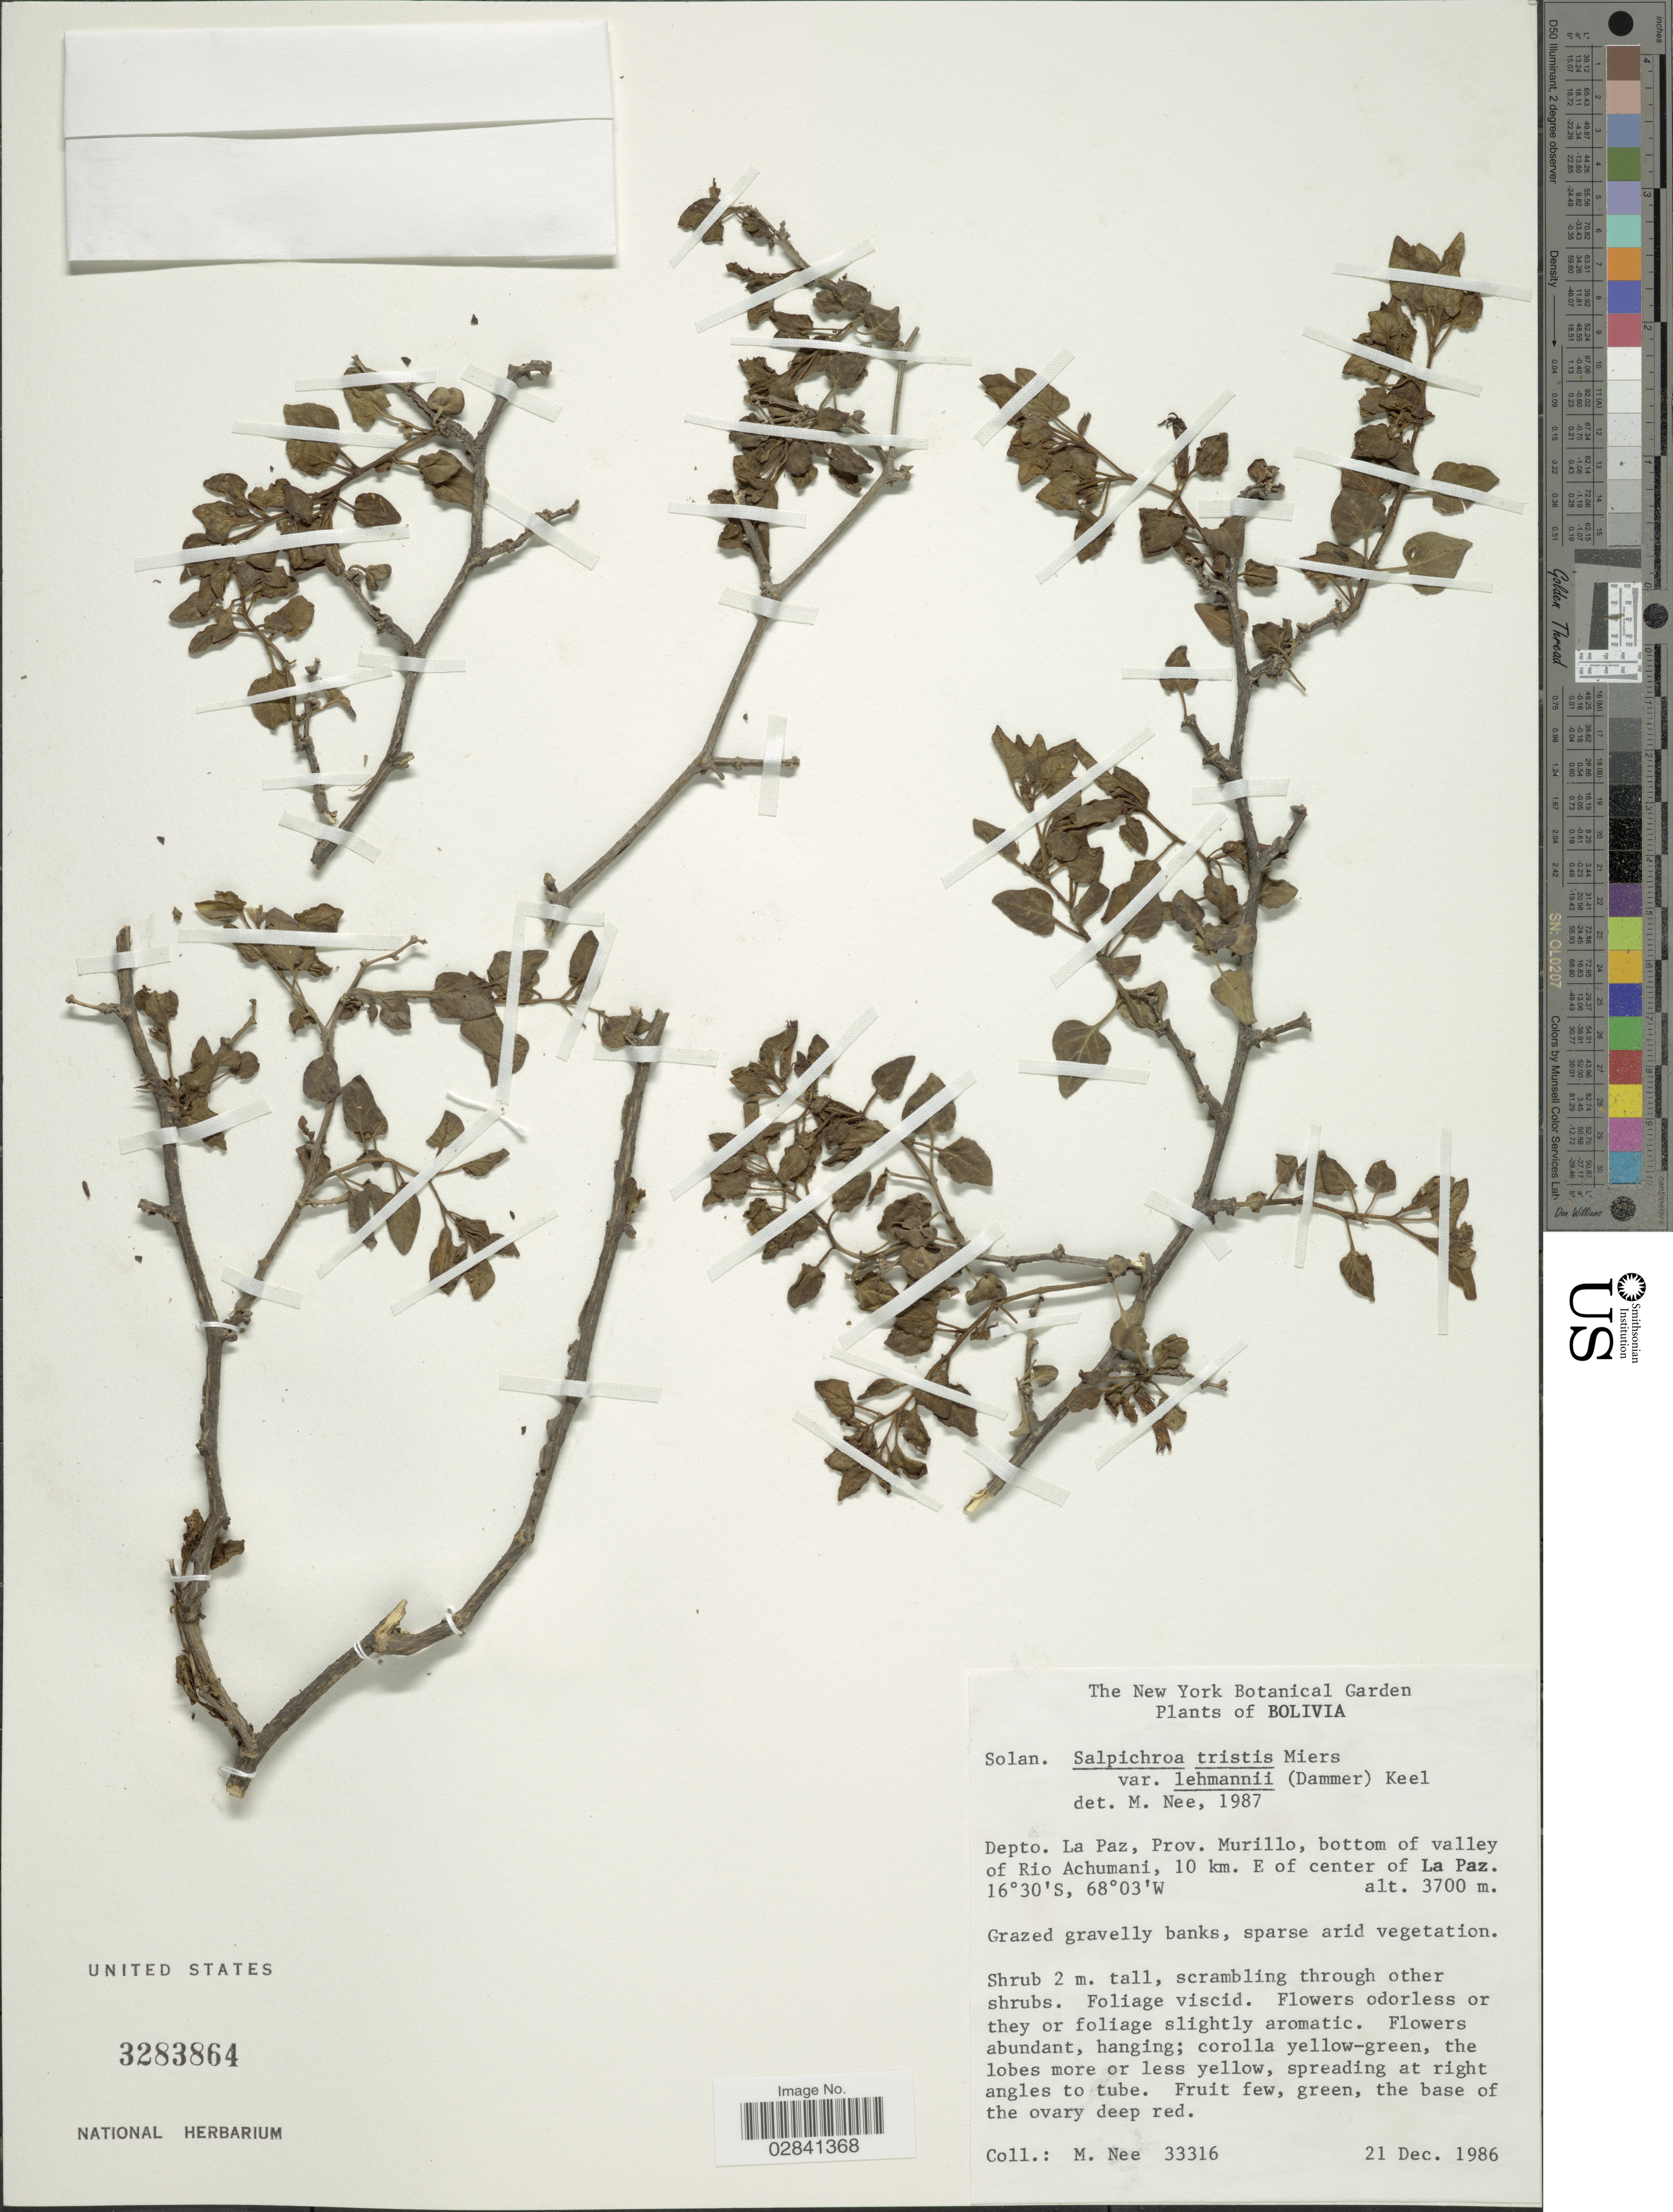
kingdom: Plantae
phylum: Tracheophyta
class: Magnoliopsida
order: Solanales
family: Solanaceae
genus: Salpichroa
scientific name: Salpichroa tristis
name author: Walp.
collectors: M. Nee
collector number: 33316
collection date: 1986-12-21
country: Bolivia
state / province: La Paz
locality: Depto. La Paz, Prov. Murillo, bottom of valley of Rio Achumani, 10 km. E. of center of La Paz.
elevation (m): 3700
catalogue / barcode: US 3283864